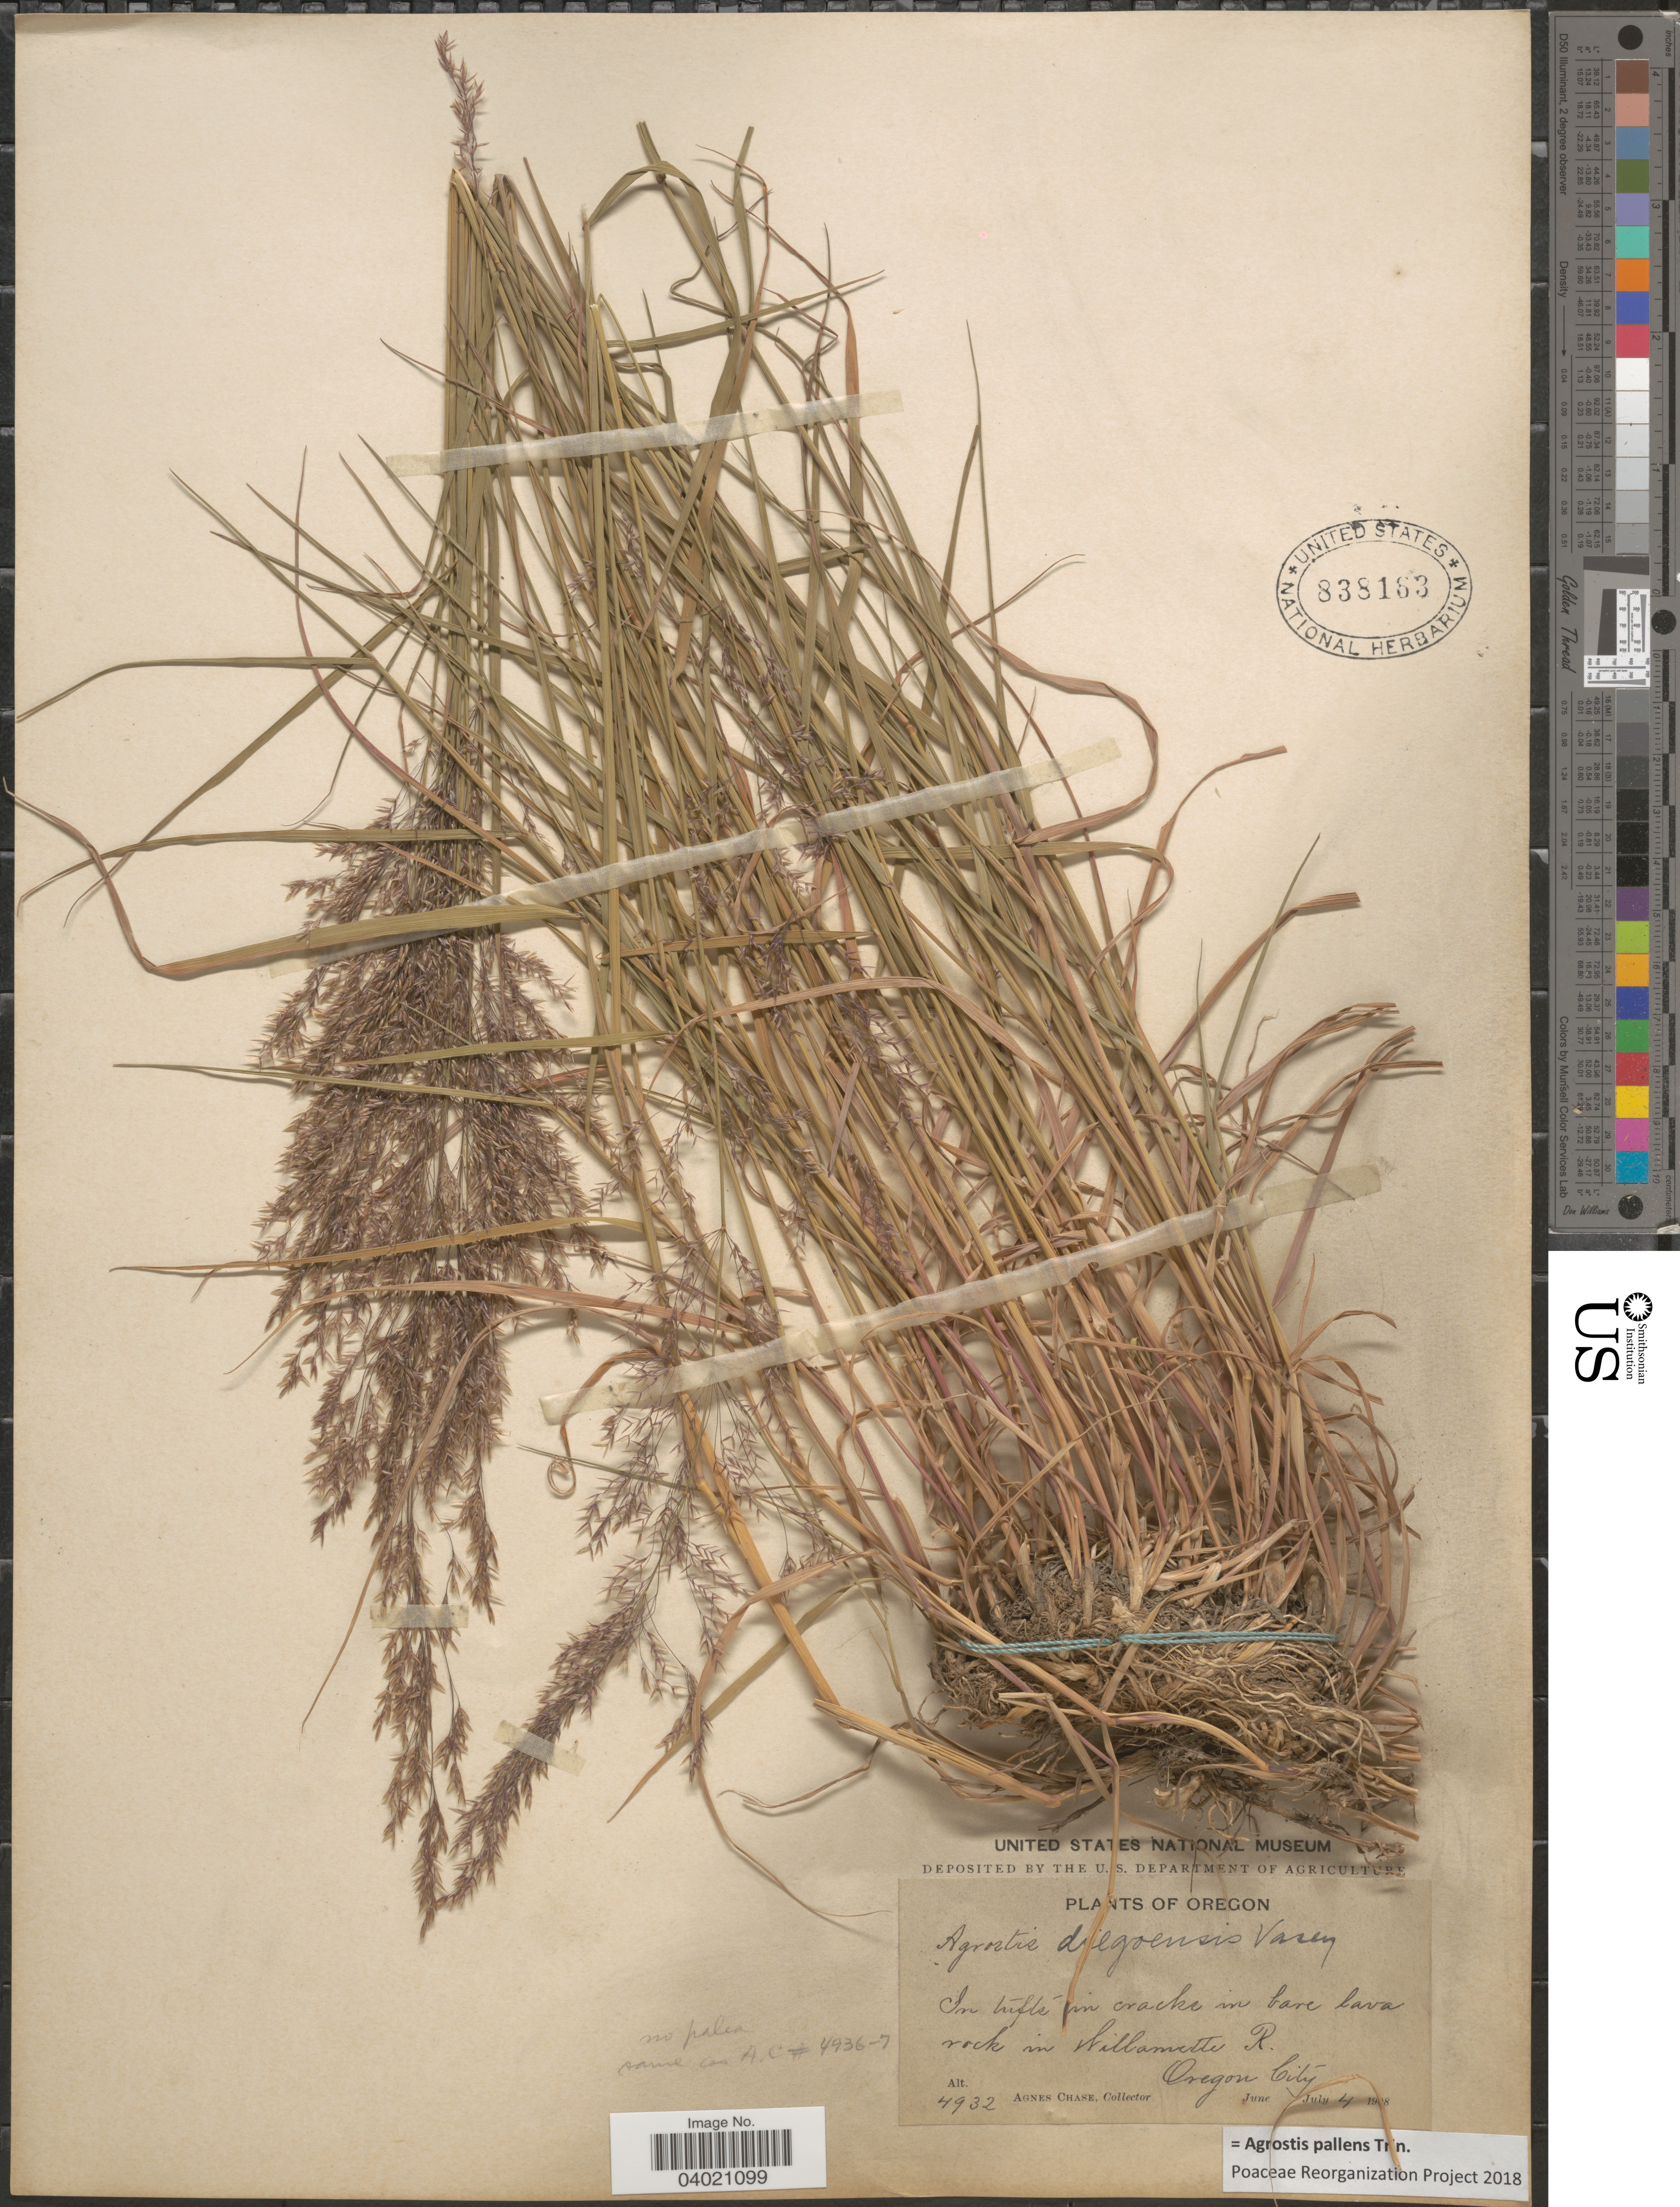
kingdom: Plantae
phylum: Tracheophyta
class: Liliopsida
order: Poales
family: Poaceae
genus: Agrostis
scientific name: Agrostis pallens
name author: Trin.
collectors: A. Chase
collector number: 4932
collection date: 1908-07-04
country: United States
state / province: Oregon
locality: In Willamette R. Oregon City.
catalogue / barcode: US 838163